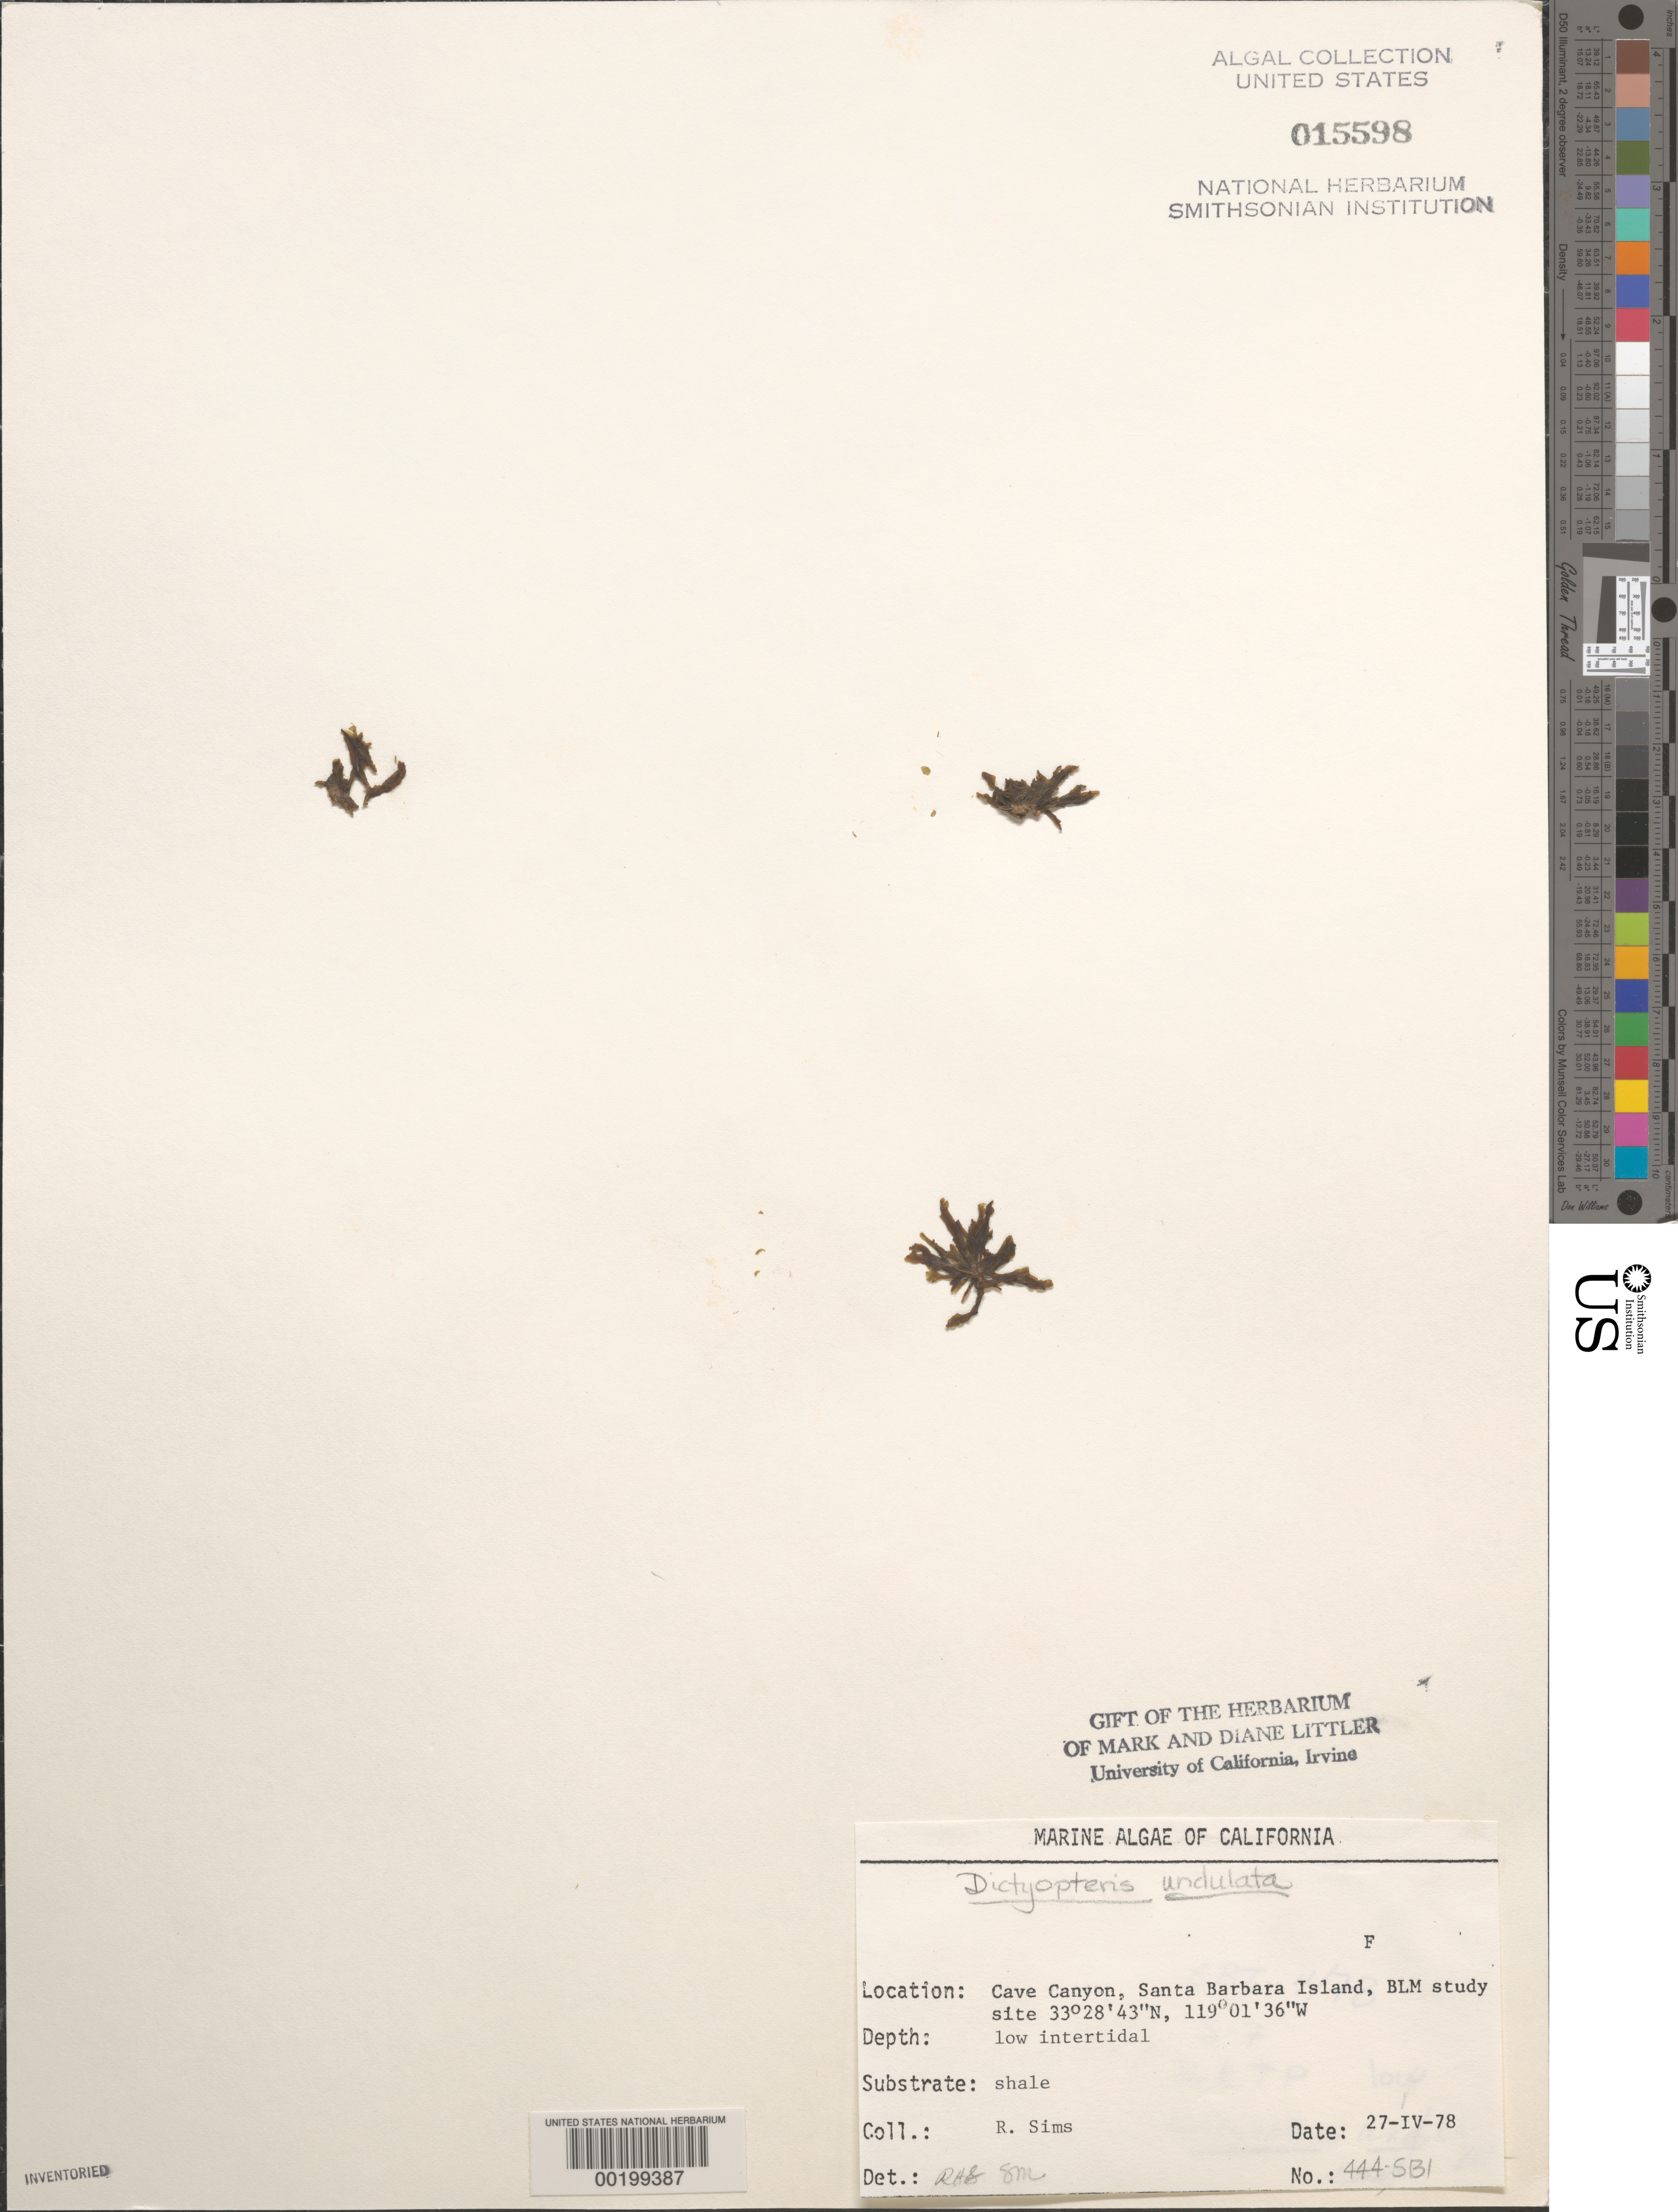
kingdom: Chromista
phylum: Ochrophyta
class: Phaeophyceae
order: Dictyotales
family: Dictyotaceae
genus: Dictyopteris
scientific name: Dictyopteris undulata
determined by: Sims, Robert H.; Murray, S. N.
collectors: R. H. Sims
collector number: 444-SBI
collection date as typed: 27 Apr 1978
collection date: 1978-04-27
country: United States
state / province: California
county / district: Santa Barbara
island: Santa Barbara Island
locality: Cave Canyon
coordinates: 33 28' 43" N, 119 01' 36" W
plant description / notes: BLM-SOCALBIGHT Rocky Intertidal Survey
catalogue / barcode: US 15598